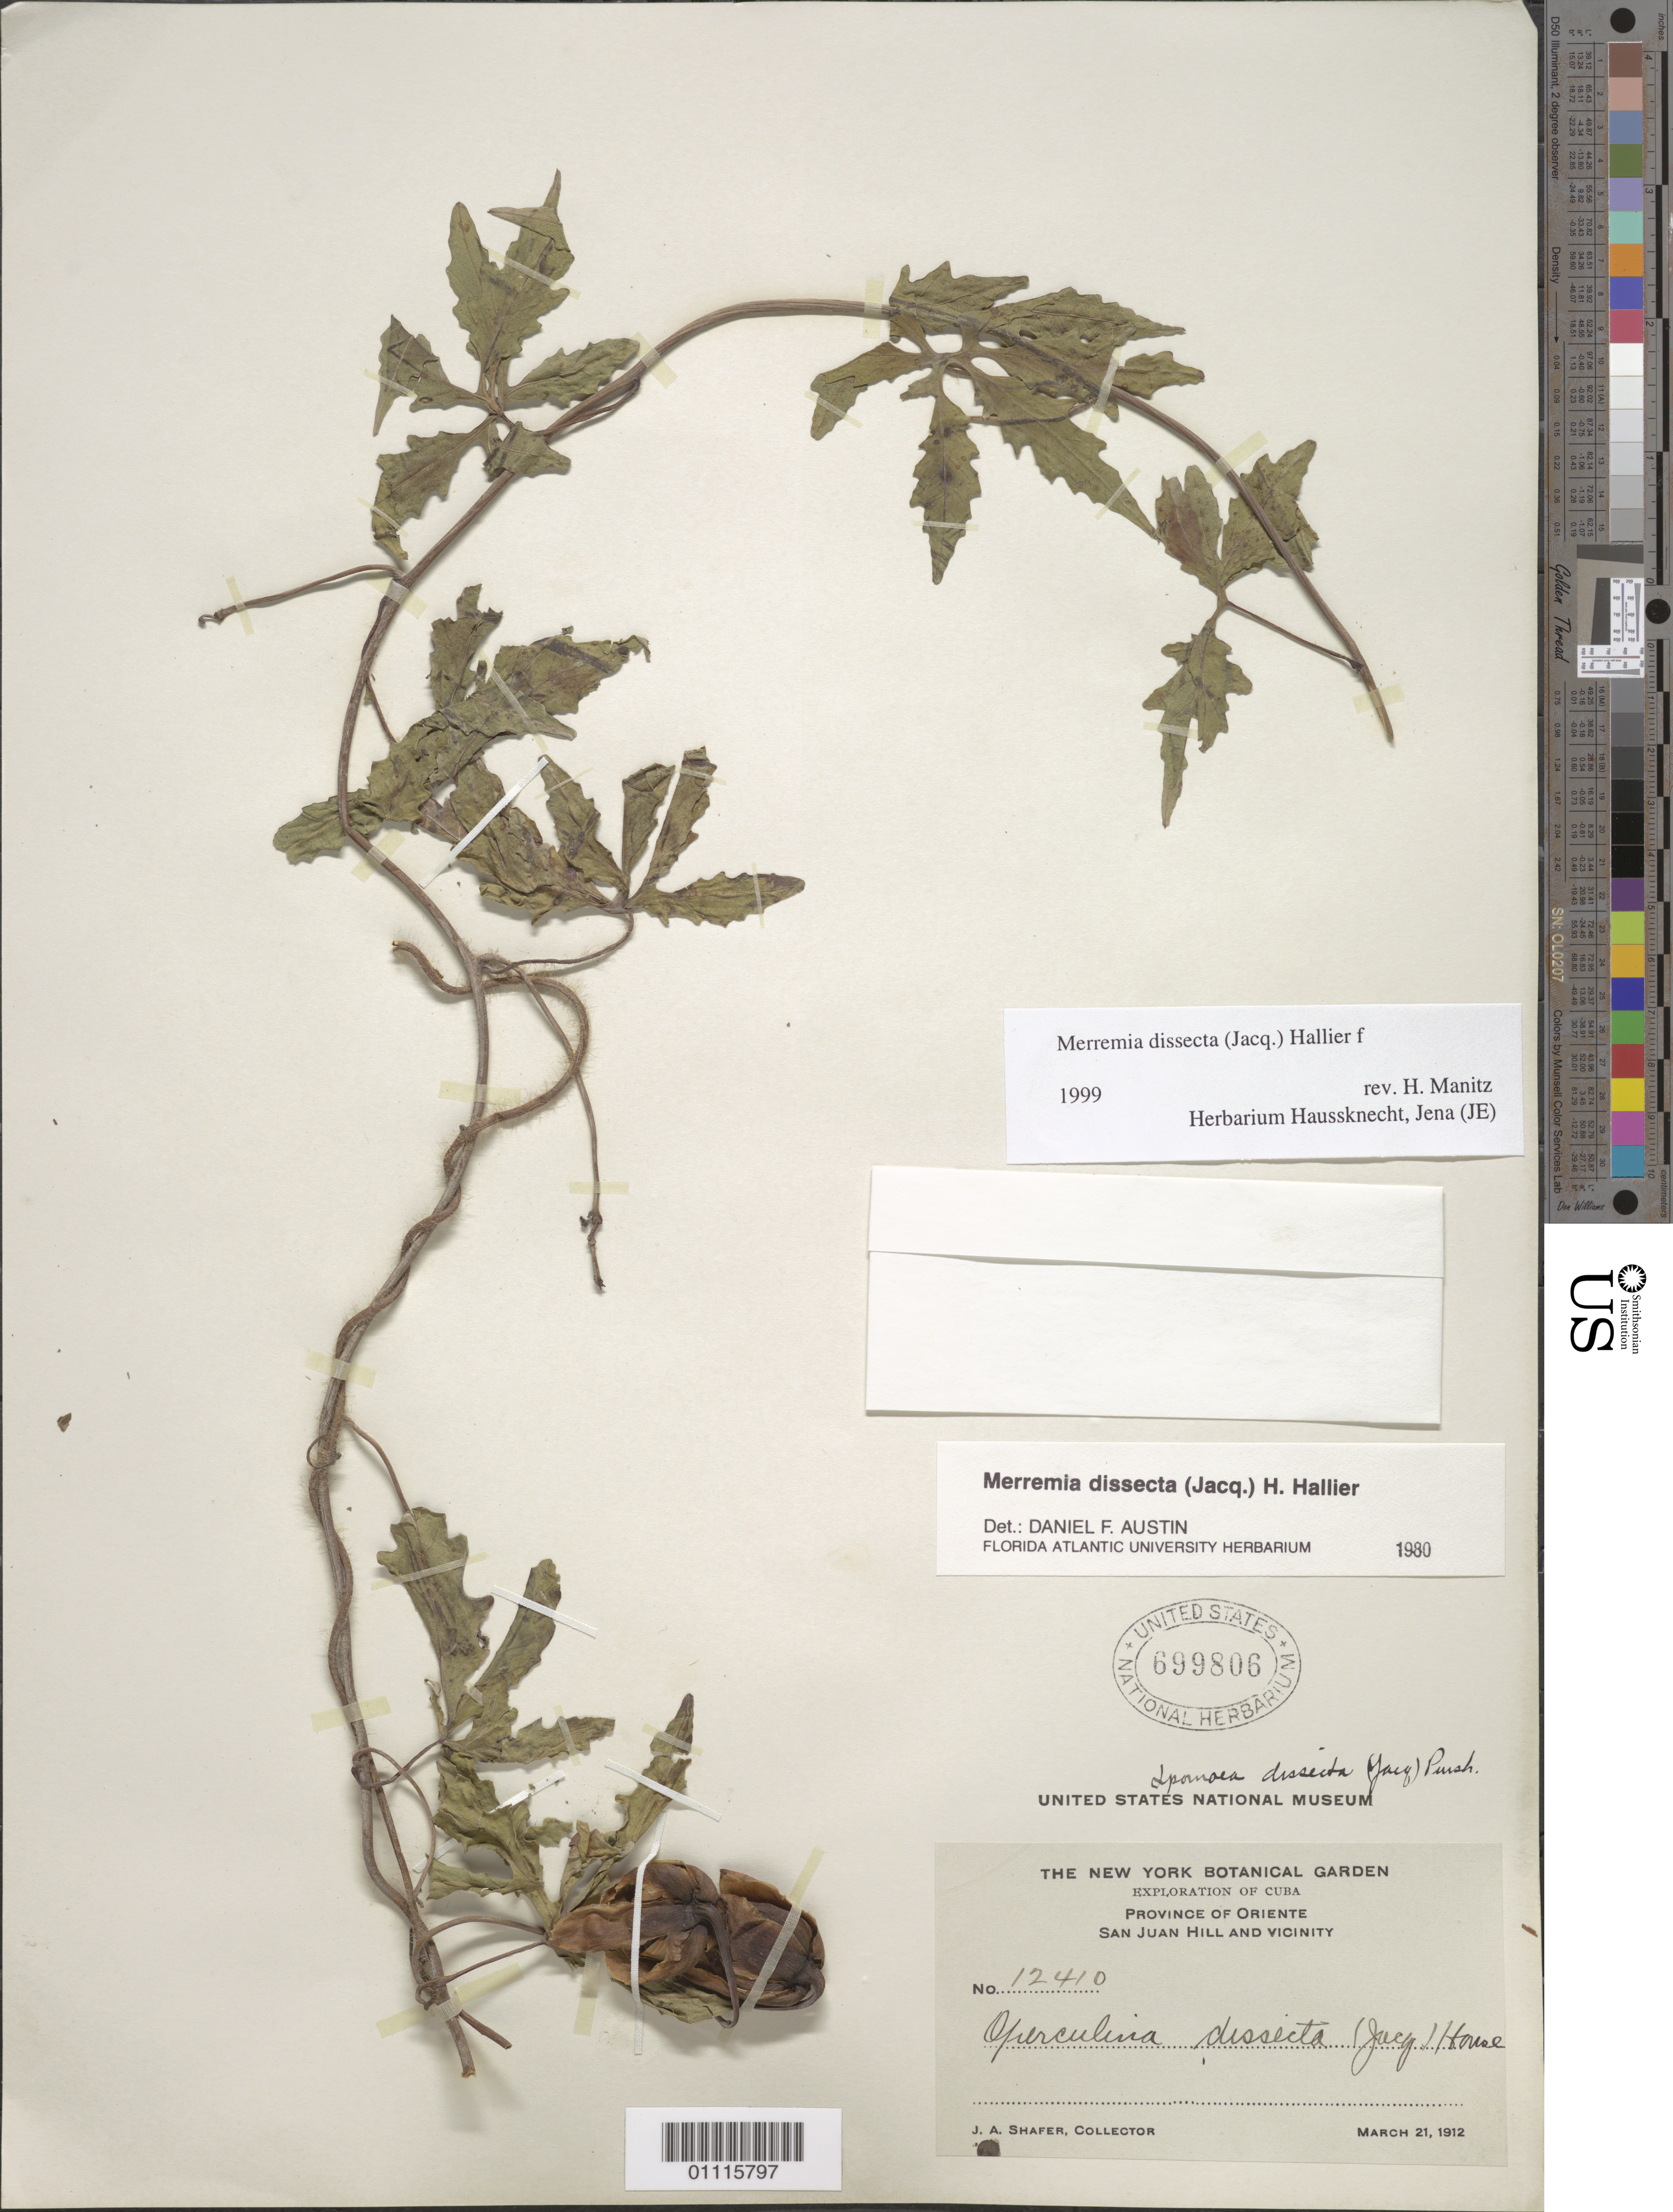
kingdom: Plantae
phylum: Tracheophyta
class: Magnoliopsida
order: Solanales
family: Convolvulaceae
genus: Distimake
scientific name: Distimake dissectus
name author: (Jacq.) A. R. Simões & Staples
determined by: Strong, Mark T., (BOT), Smithsonian Institution - National Museum of Natural History (UNITED STATES)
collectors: J. A. Shafer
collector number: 12410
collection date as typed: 21 Mar 1912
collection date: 1912-03-21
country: Cuba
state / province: Santiago de Cuba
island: Cuba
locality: San Juan Hill and vicinity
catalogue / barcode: US 699806